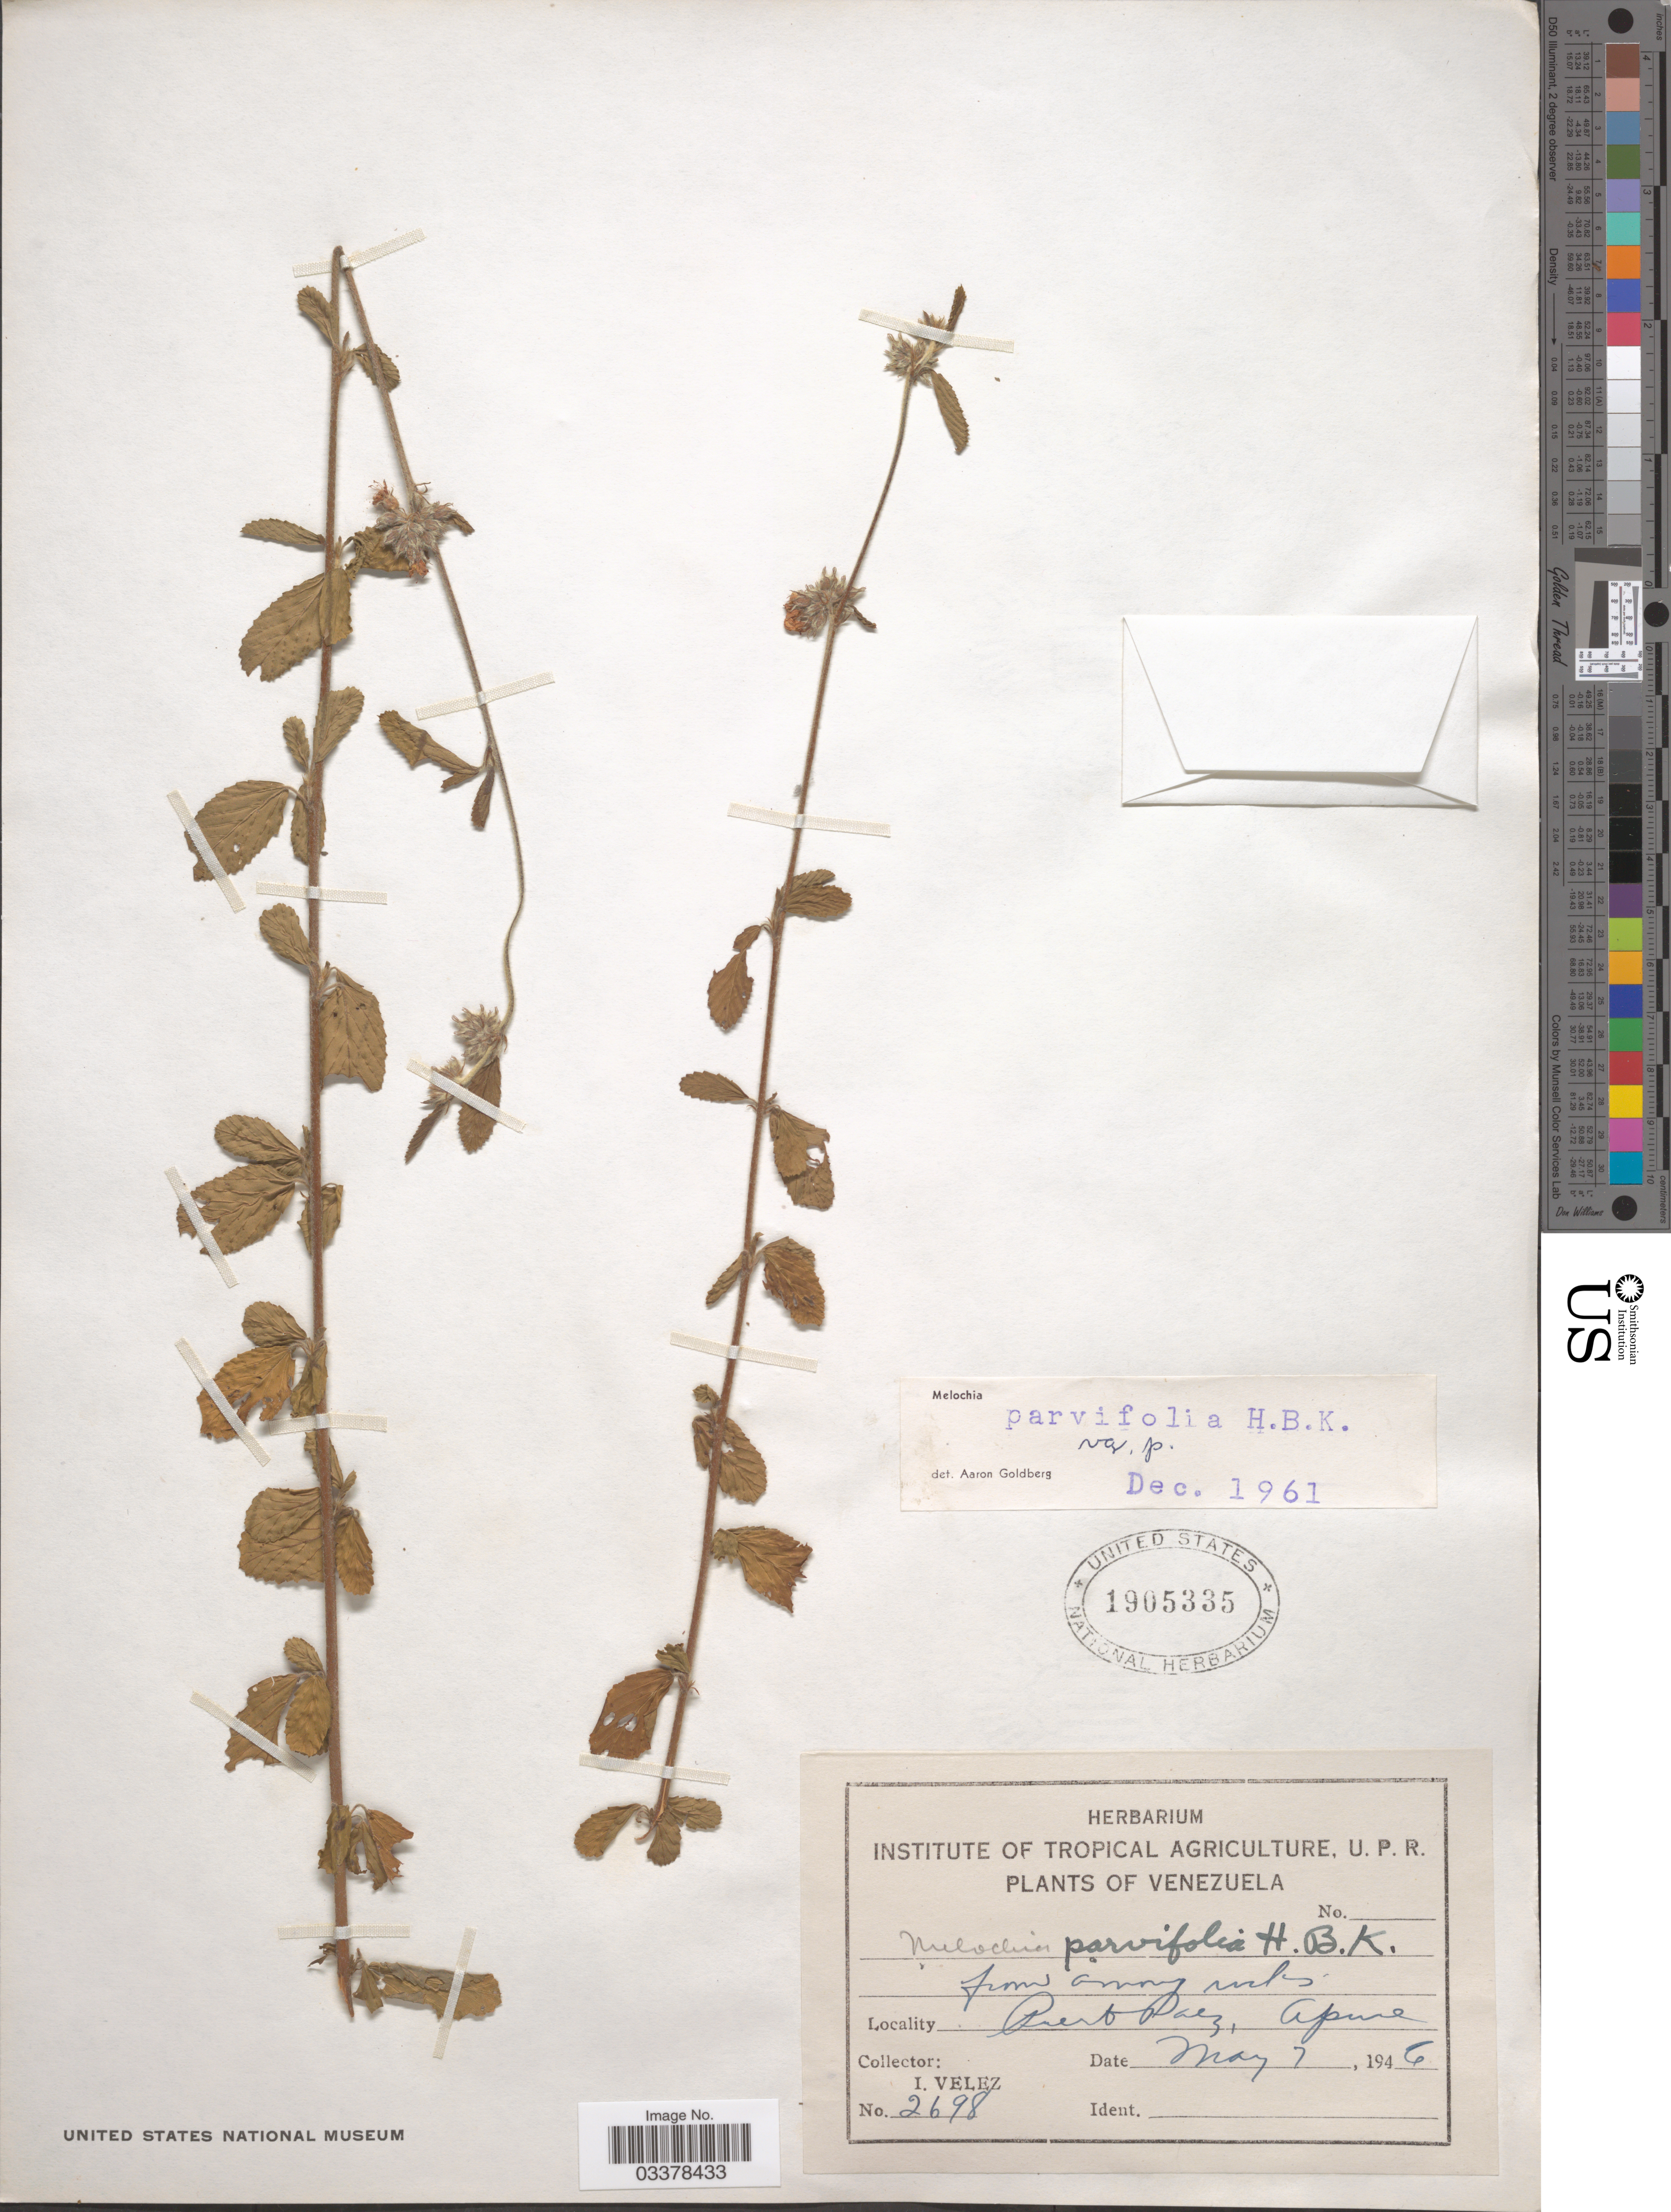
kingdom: Plantae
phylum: Tracheophyta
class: Magnoliopsida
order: Malvales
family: Malvaceae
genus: Melochia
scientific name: Melochia parvifolia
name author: Kunth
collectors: I. Velez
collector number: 2698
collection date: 1946-05-07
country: Venezuela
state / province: Apure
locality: Puerto Paez.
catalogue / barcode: US 1905335